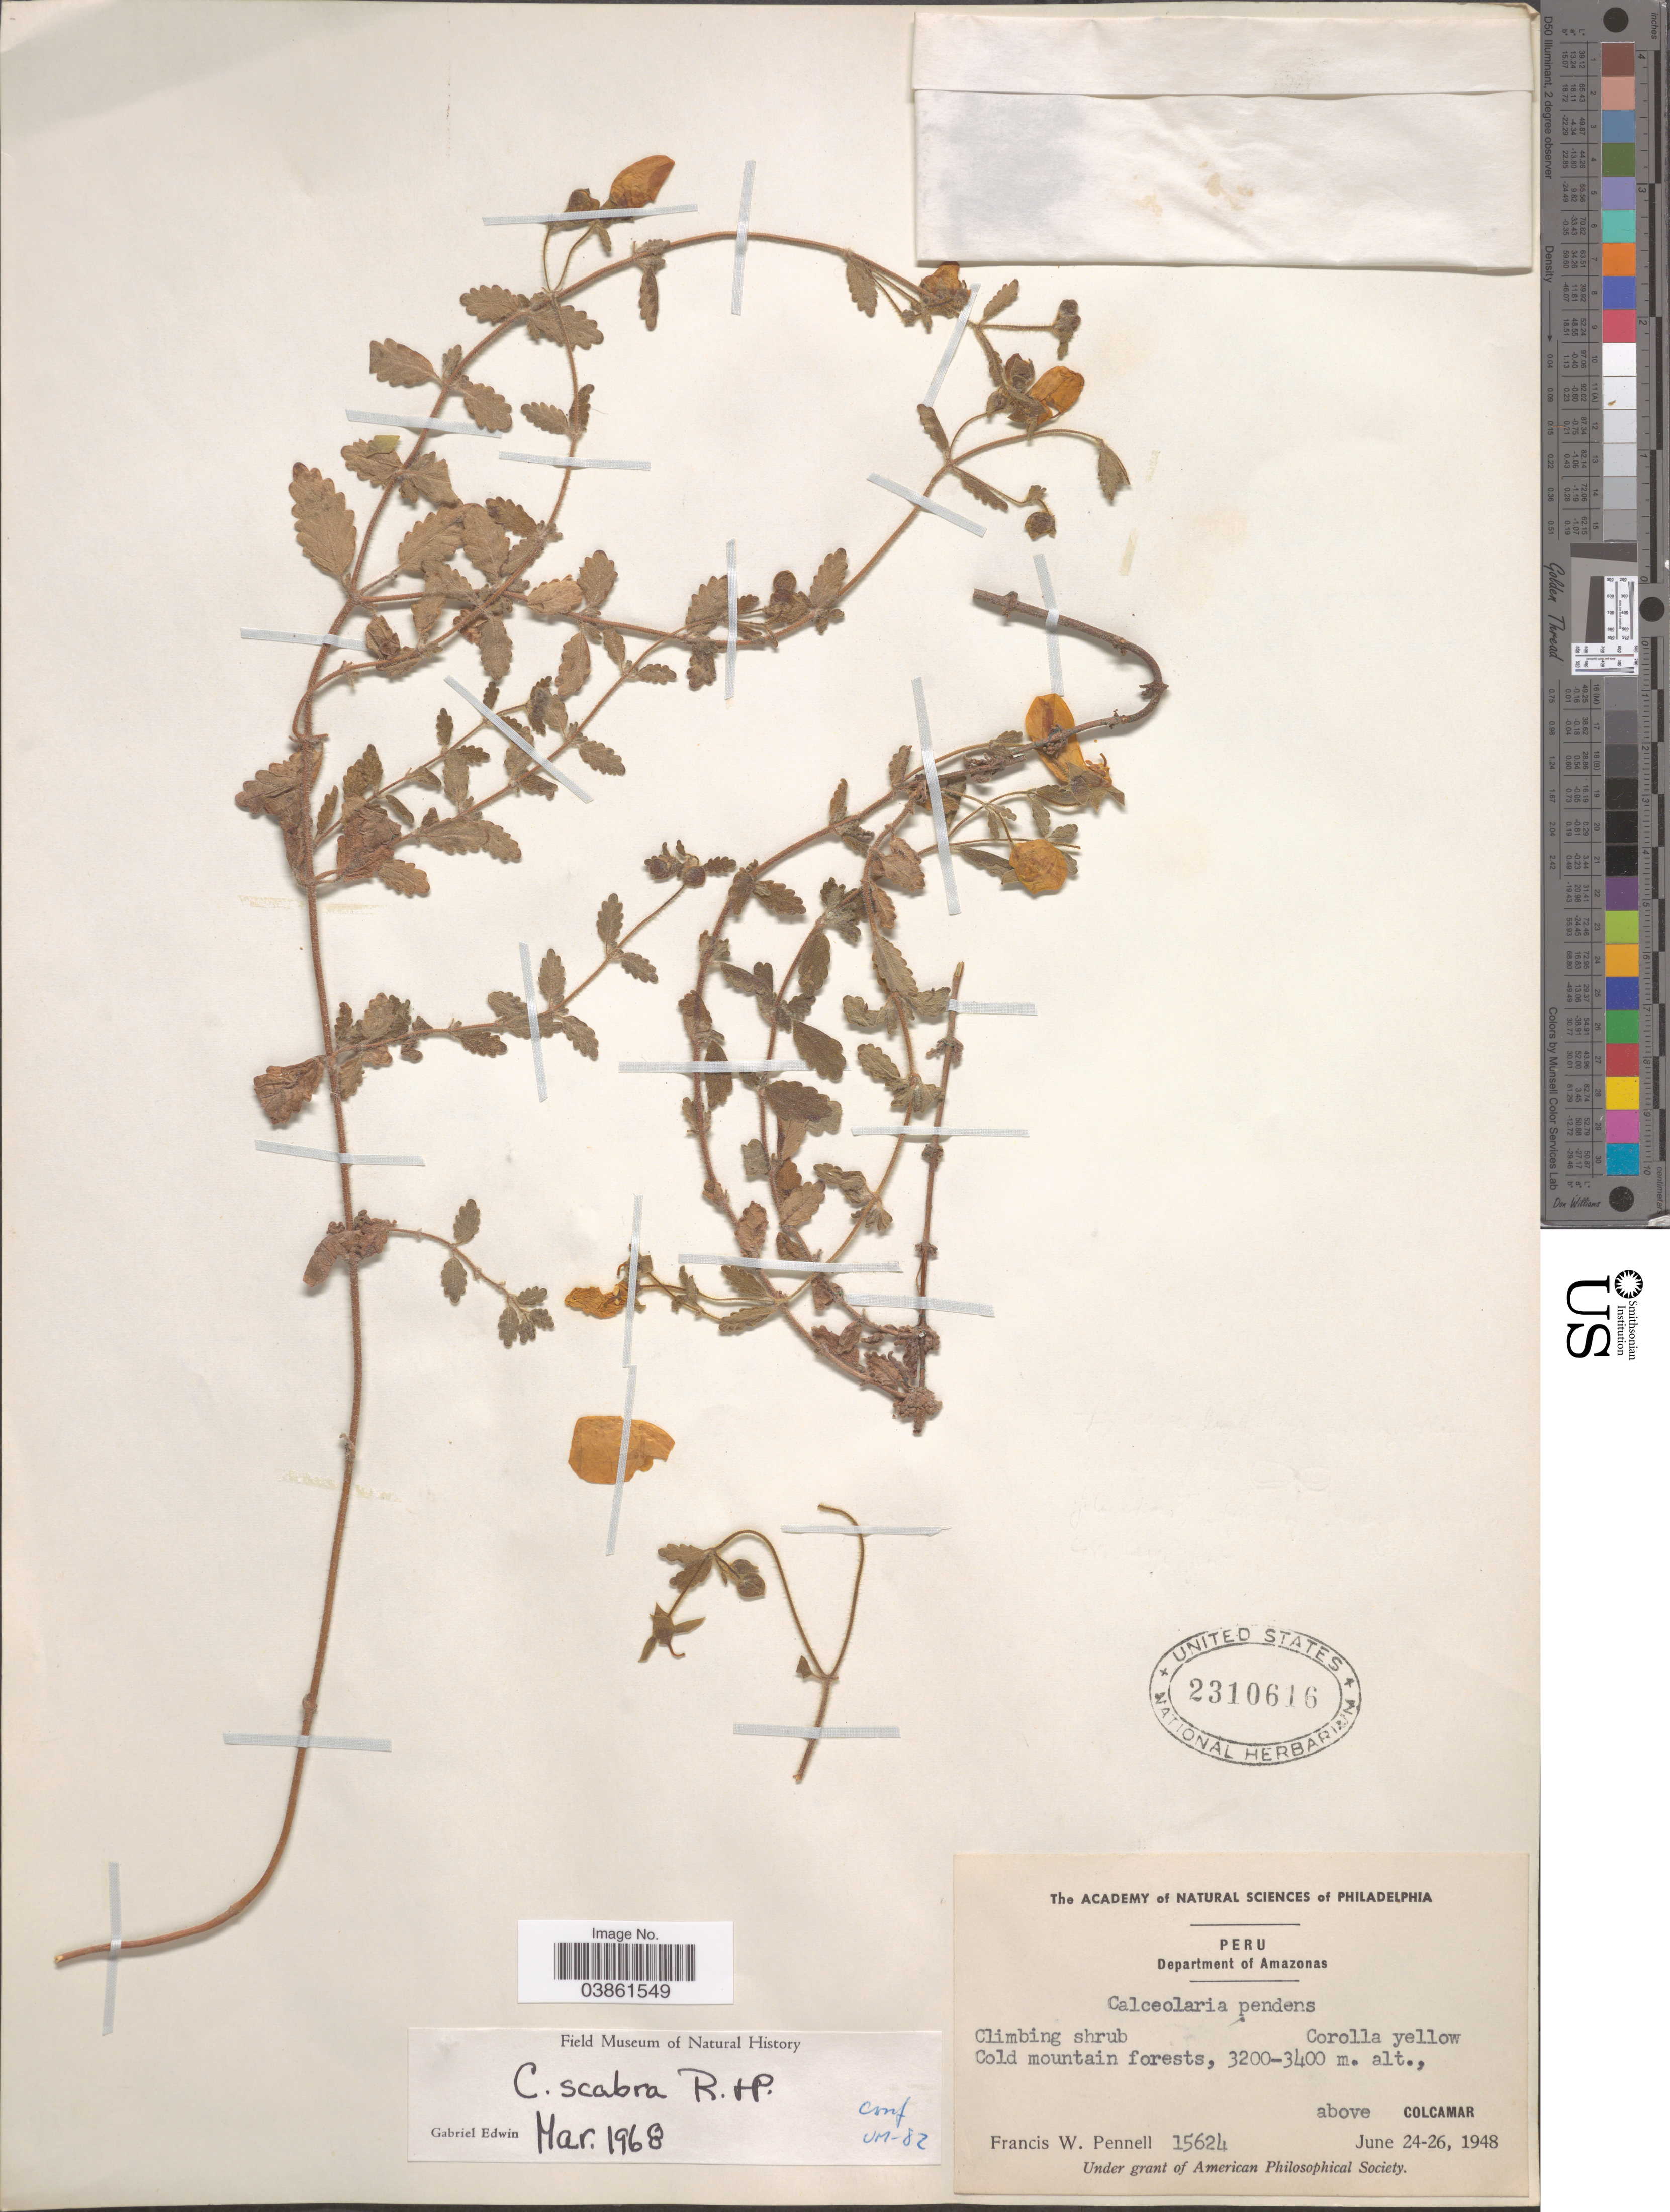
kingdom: Plantae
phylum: Tracheophyta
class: Magnoliopsida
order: Lamiales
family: Calceolariaceae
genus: Calceolaria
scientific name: Calceolaria scabra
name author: Ruiz & Pav.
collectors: F. W. Pennell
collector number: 15624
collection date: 1948-06-24/1948-06-26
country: Peru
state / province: Amazonas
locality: Department of Amazonas. Cold mountain forests, above Colcamar.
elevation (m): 3200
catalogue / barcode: US 2310616